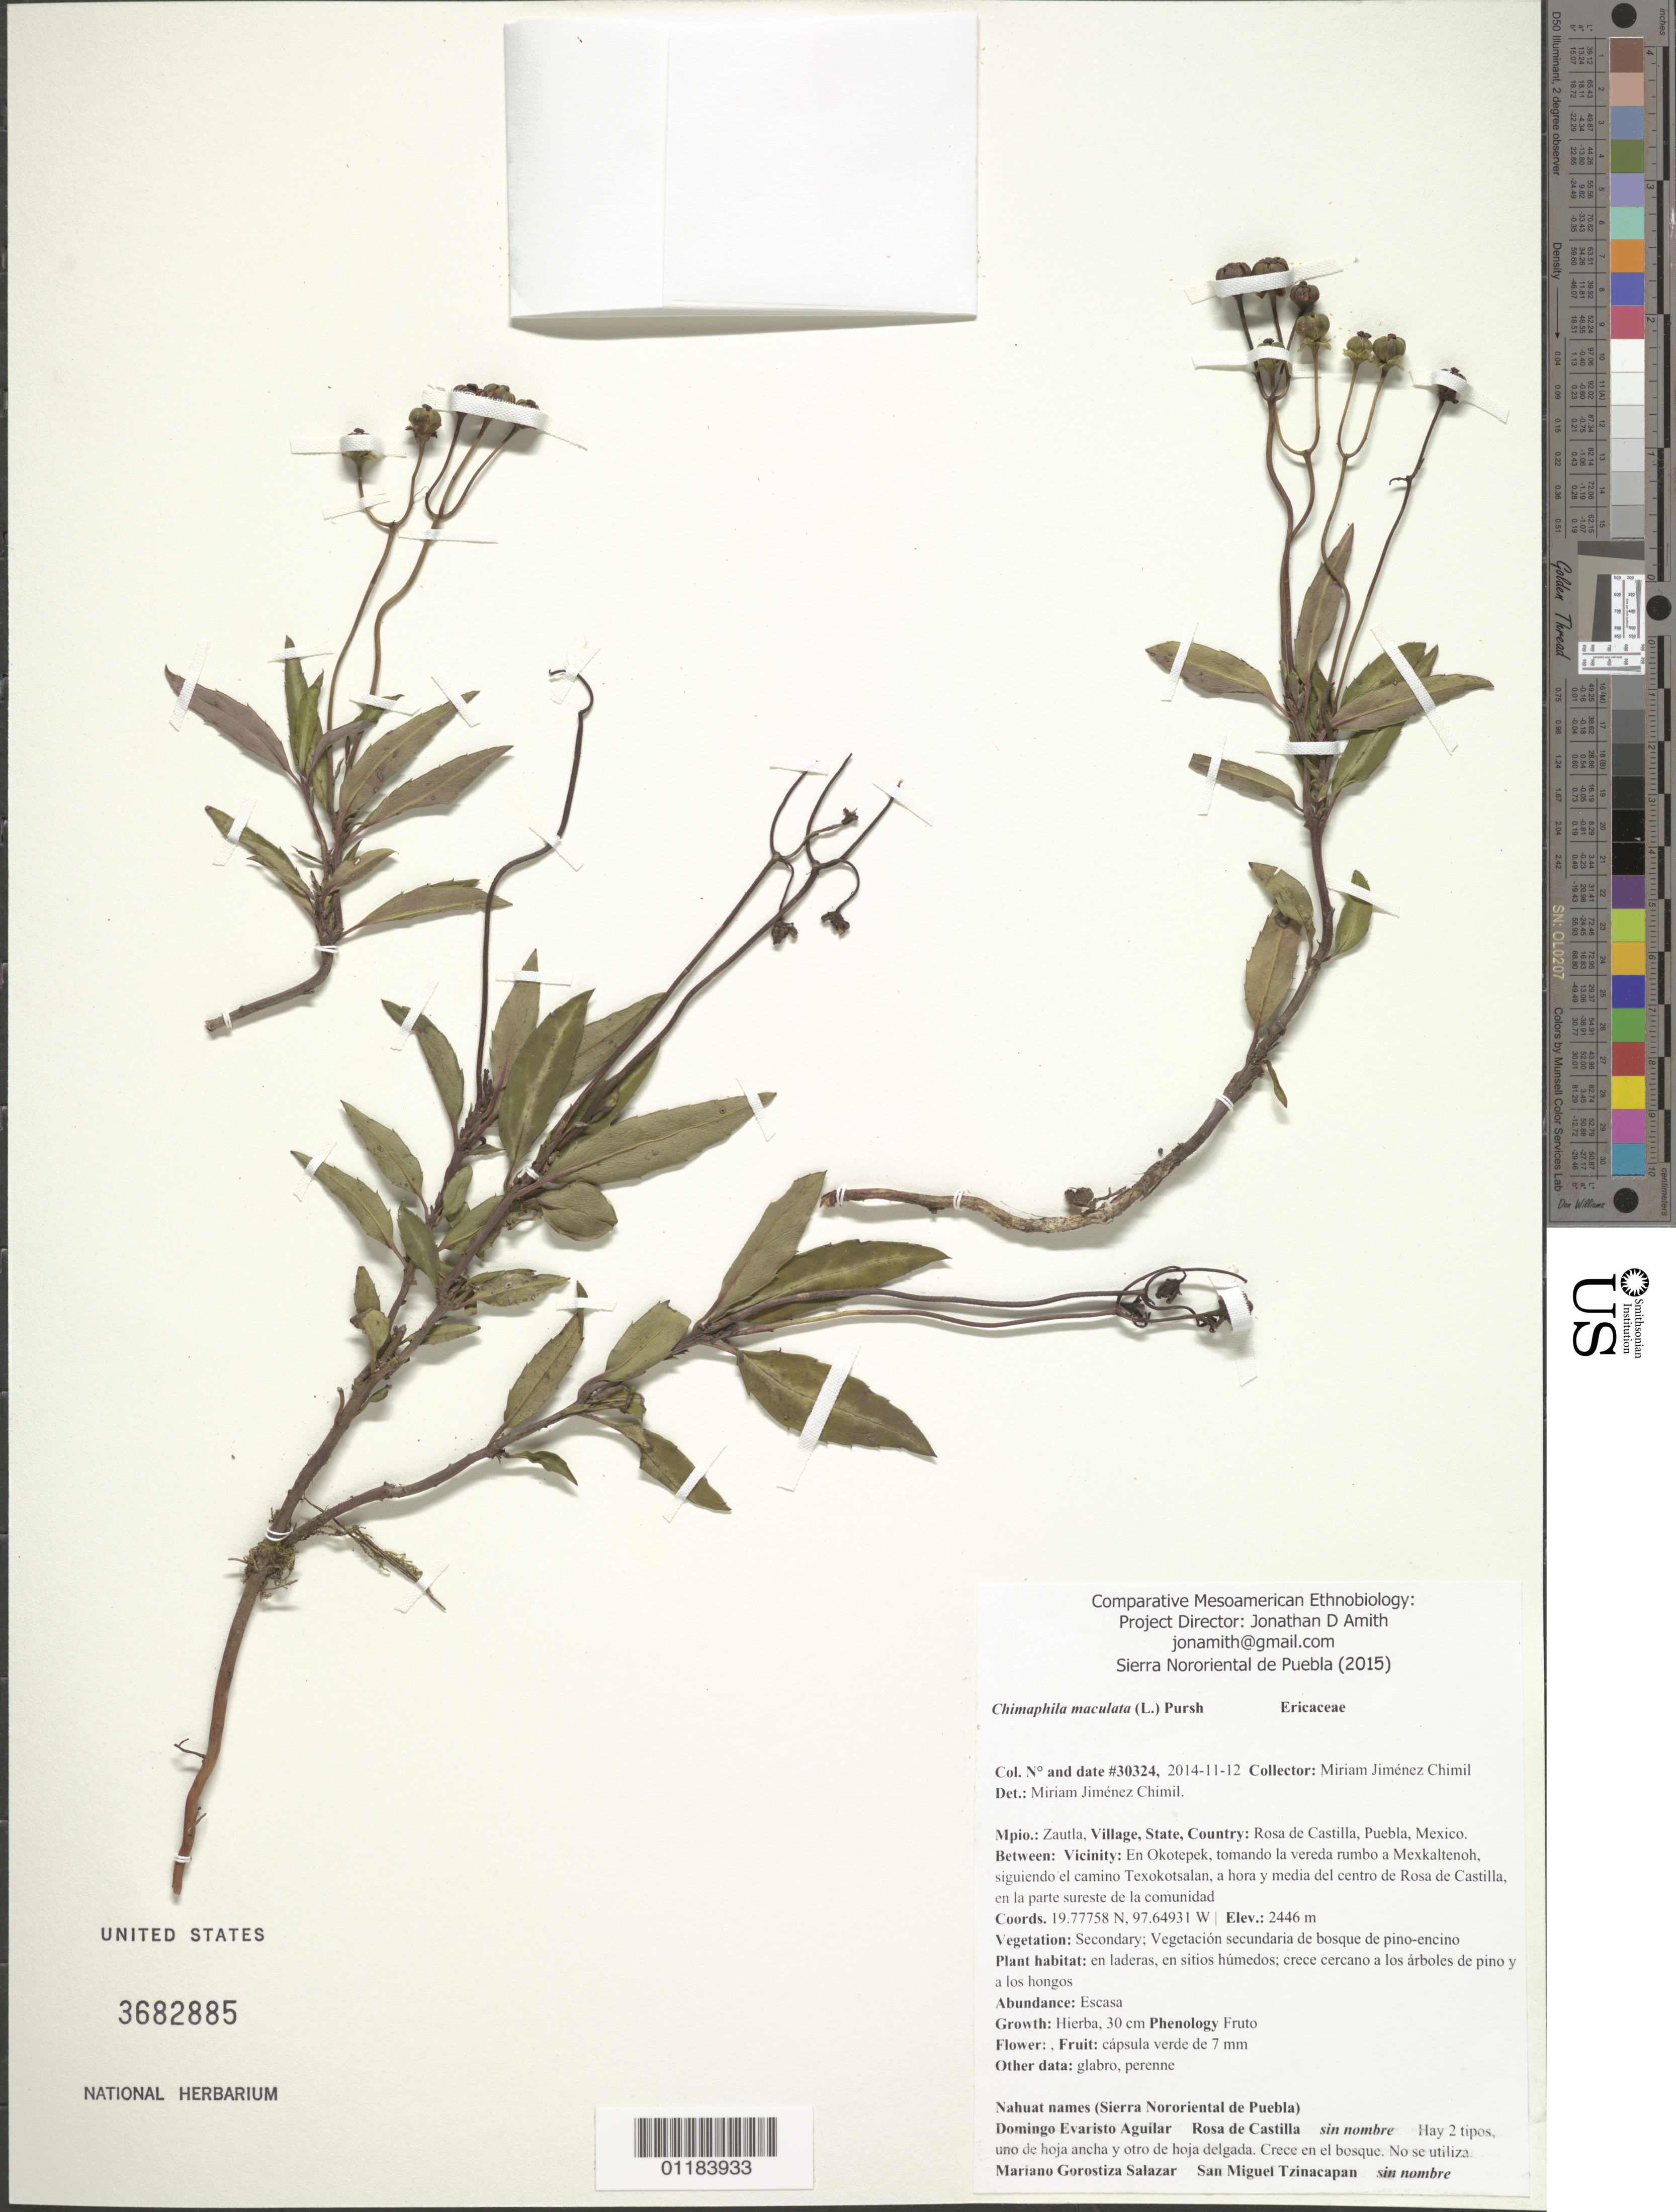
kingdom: Plantae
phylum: Tracheophyta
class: Magnoliopsida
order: Ericales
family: Ericaceae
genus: Chimaphila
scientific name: Chimaphila maculata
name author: (L.) Pursh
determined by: Jiménez C., Miriam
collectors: M. Jiménez Chimil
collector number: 30324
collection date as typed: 2014-08-17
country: Mexico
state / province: Puebla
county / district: Zautla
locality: Rosa de Castilla; place called Minah tate:n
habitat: secondary; vegetacion secundaria de bosque de pino-encino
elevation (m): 2607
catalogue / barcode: US 3682885